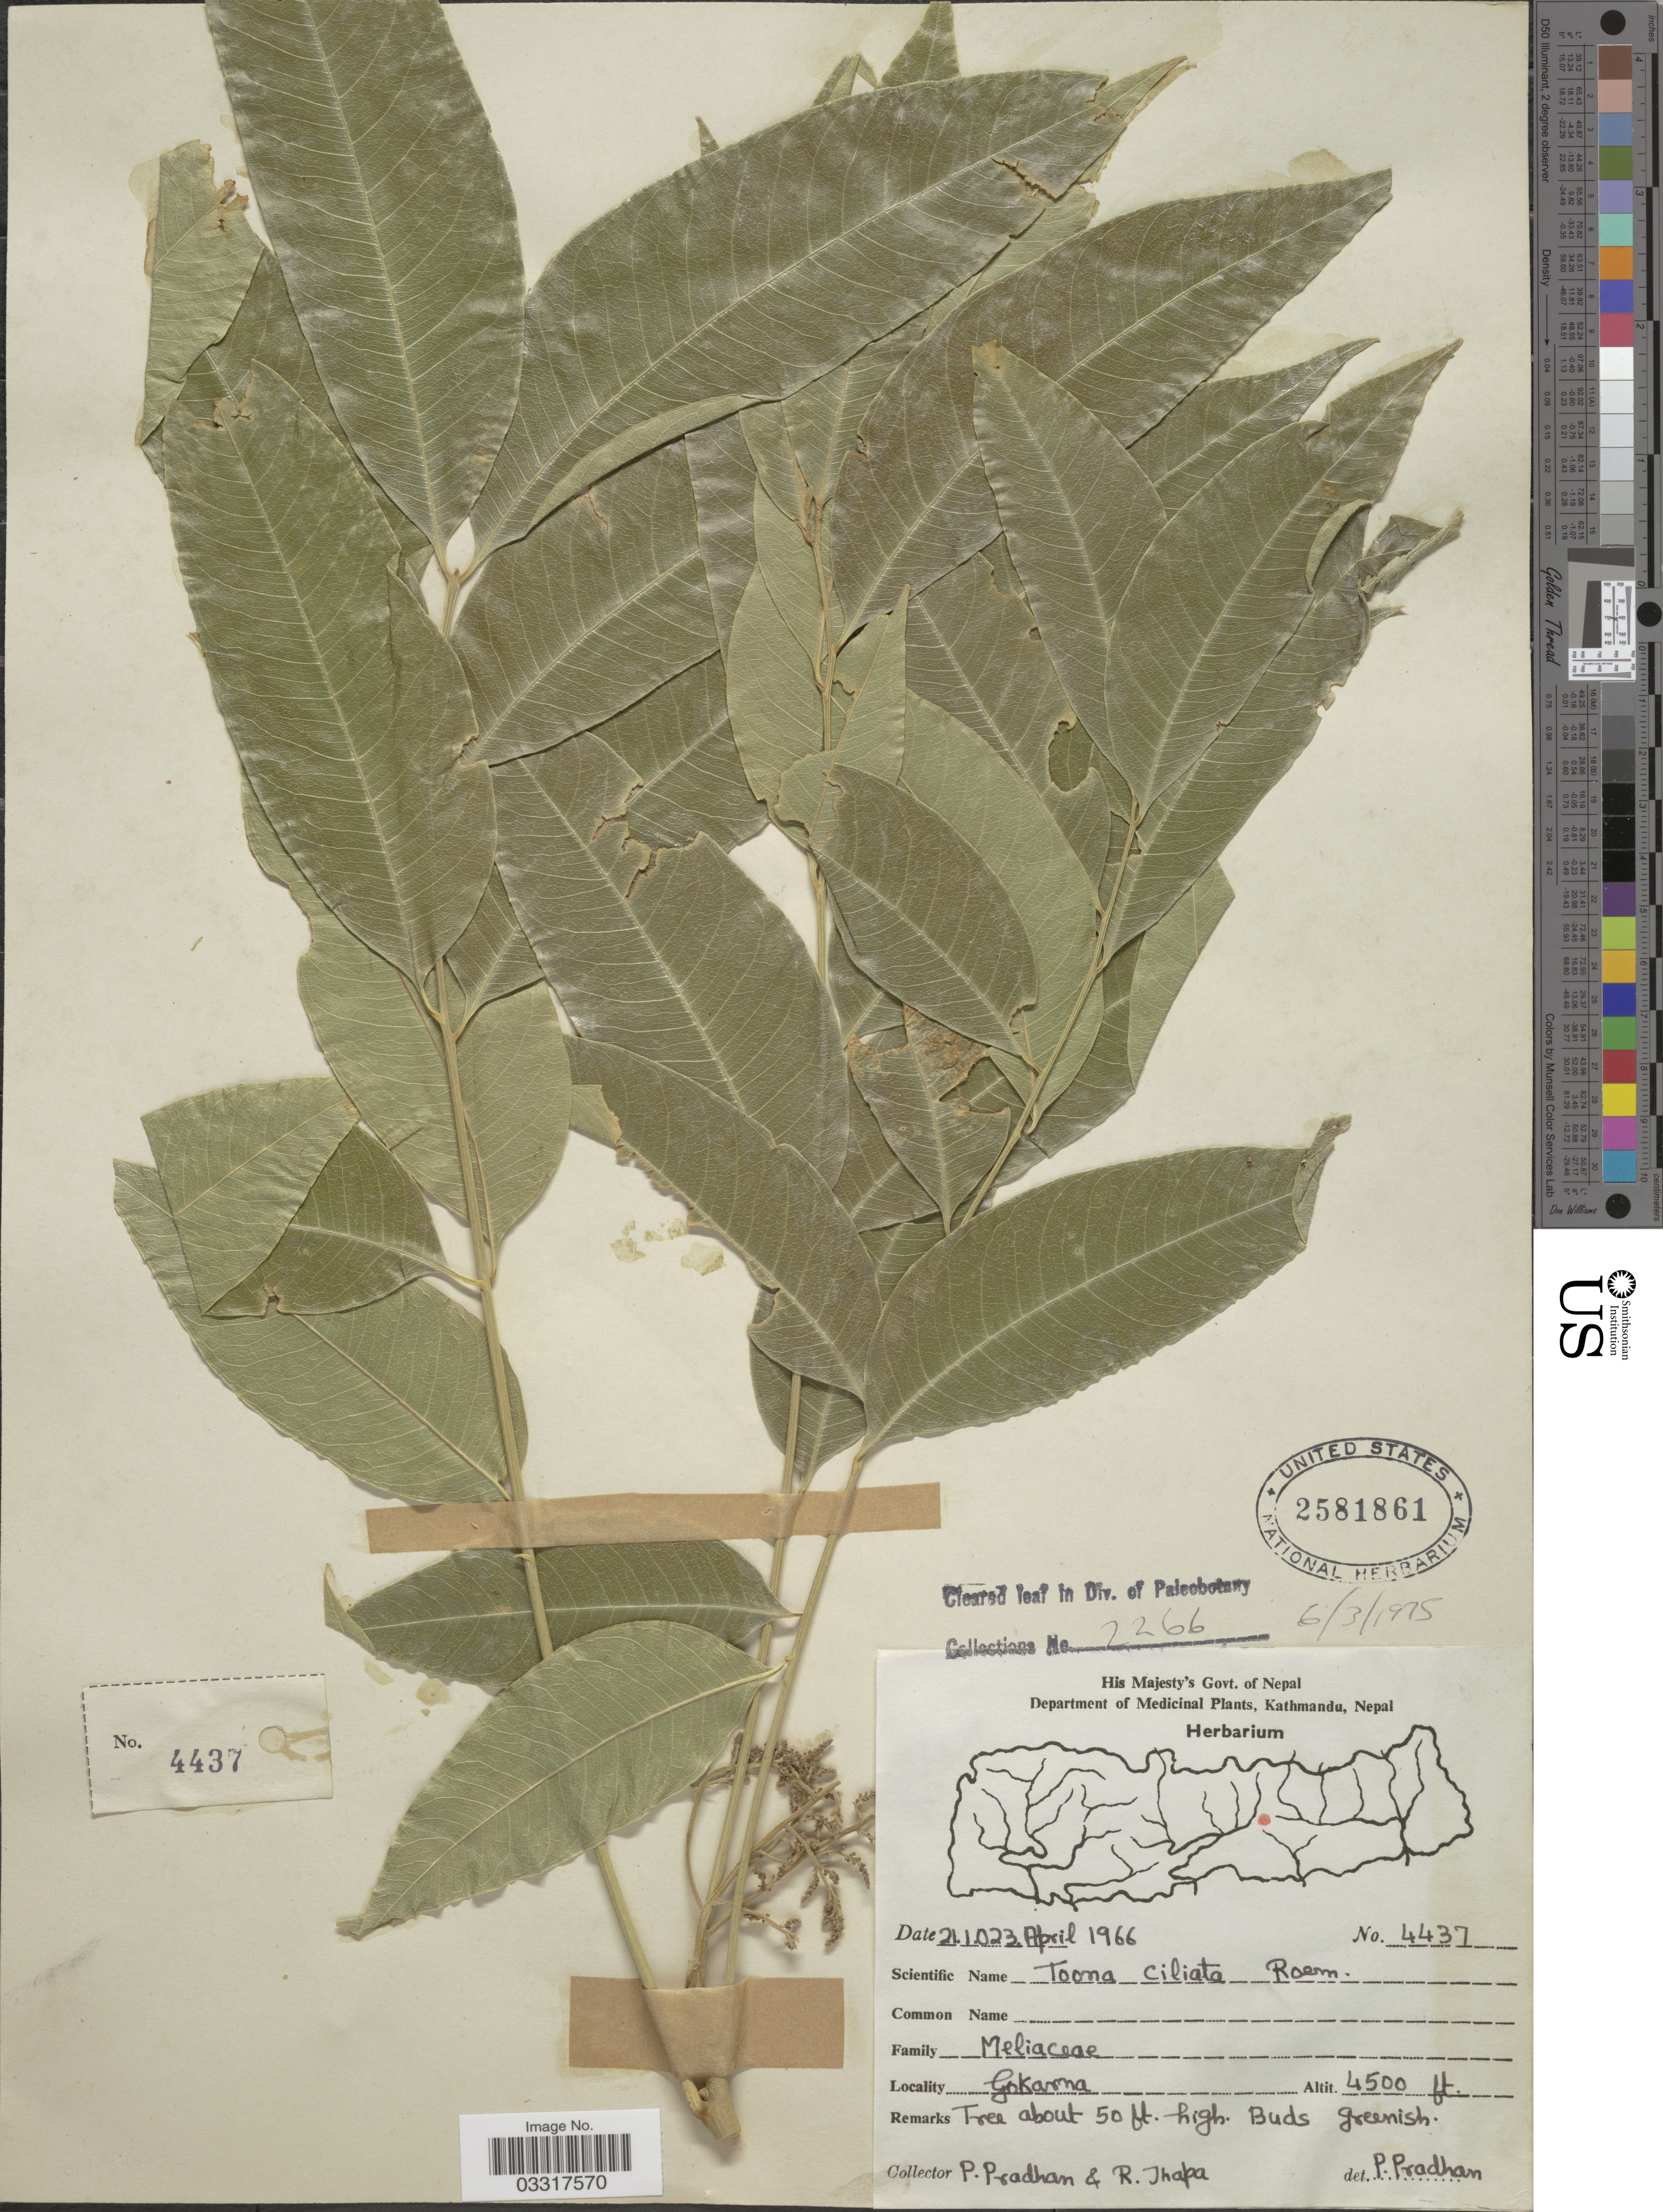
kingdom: Plantae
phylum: Tracheophyta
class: Magnoliopsida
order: Sapindales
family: Meliaceae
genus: Toona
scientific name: Toona ciliata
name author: M. Roem.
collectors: P. Pradhan & R. Thapa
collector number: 4437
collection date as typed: Transcribed d/m/y: 21/10/23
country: Nepal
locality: Gokarna.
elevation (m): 1372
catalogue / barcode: US 2581861